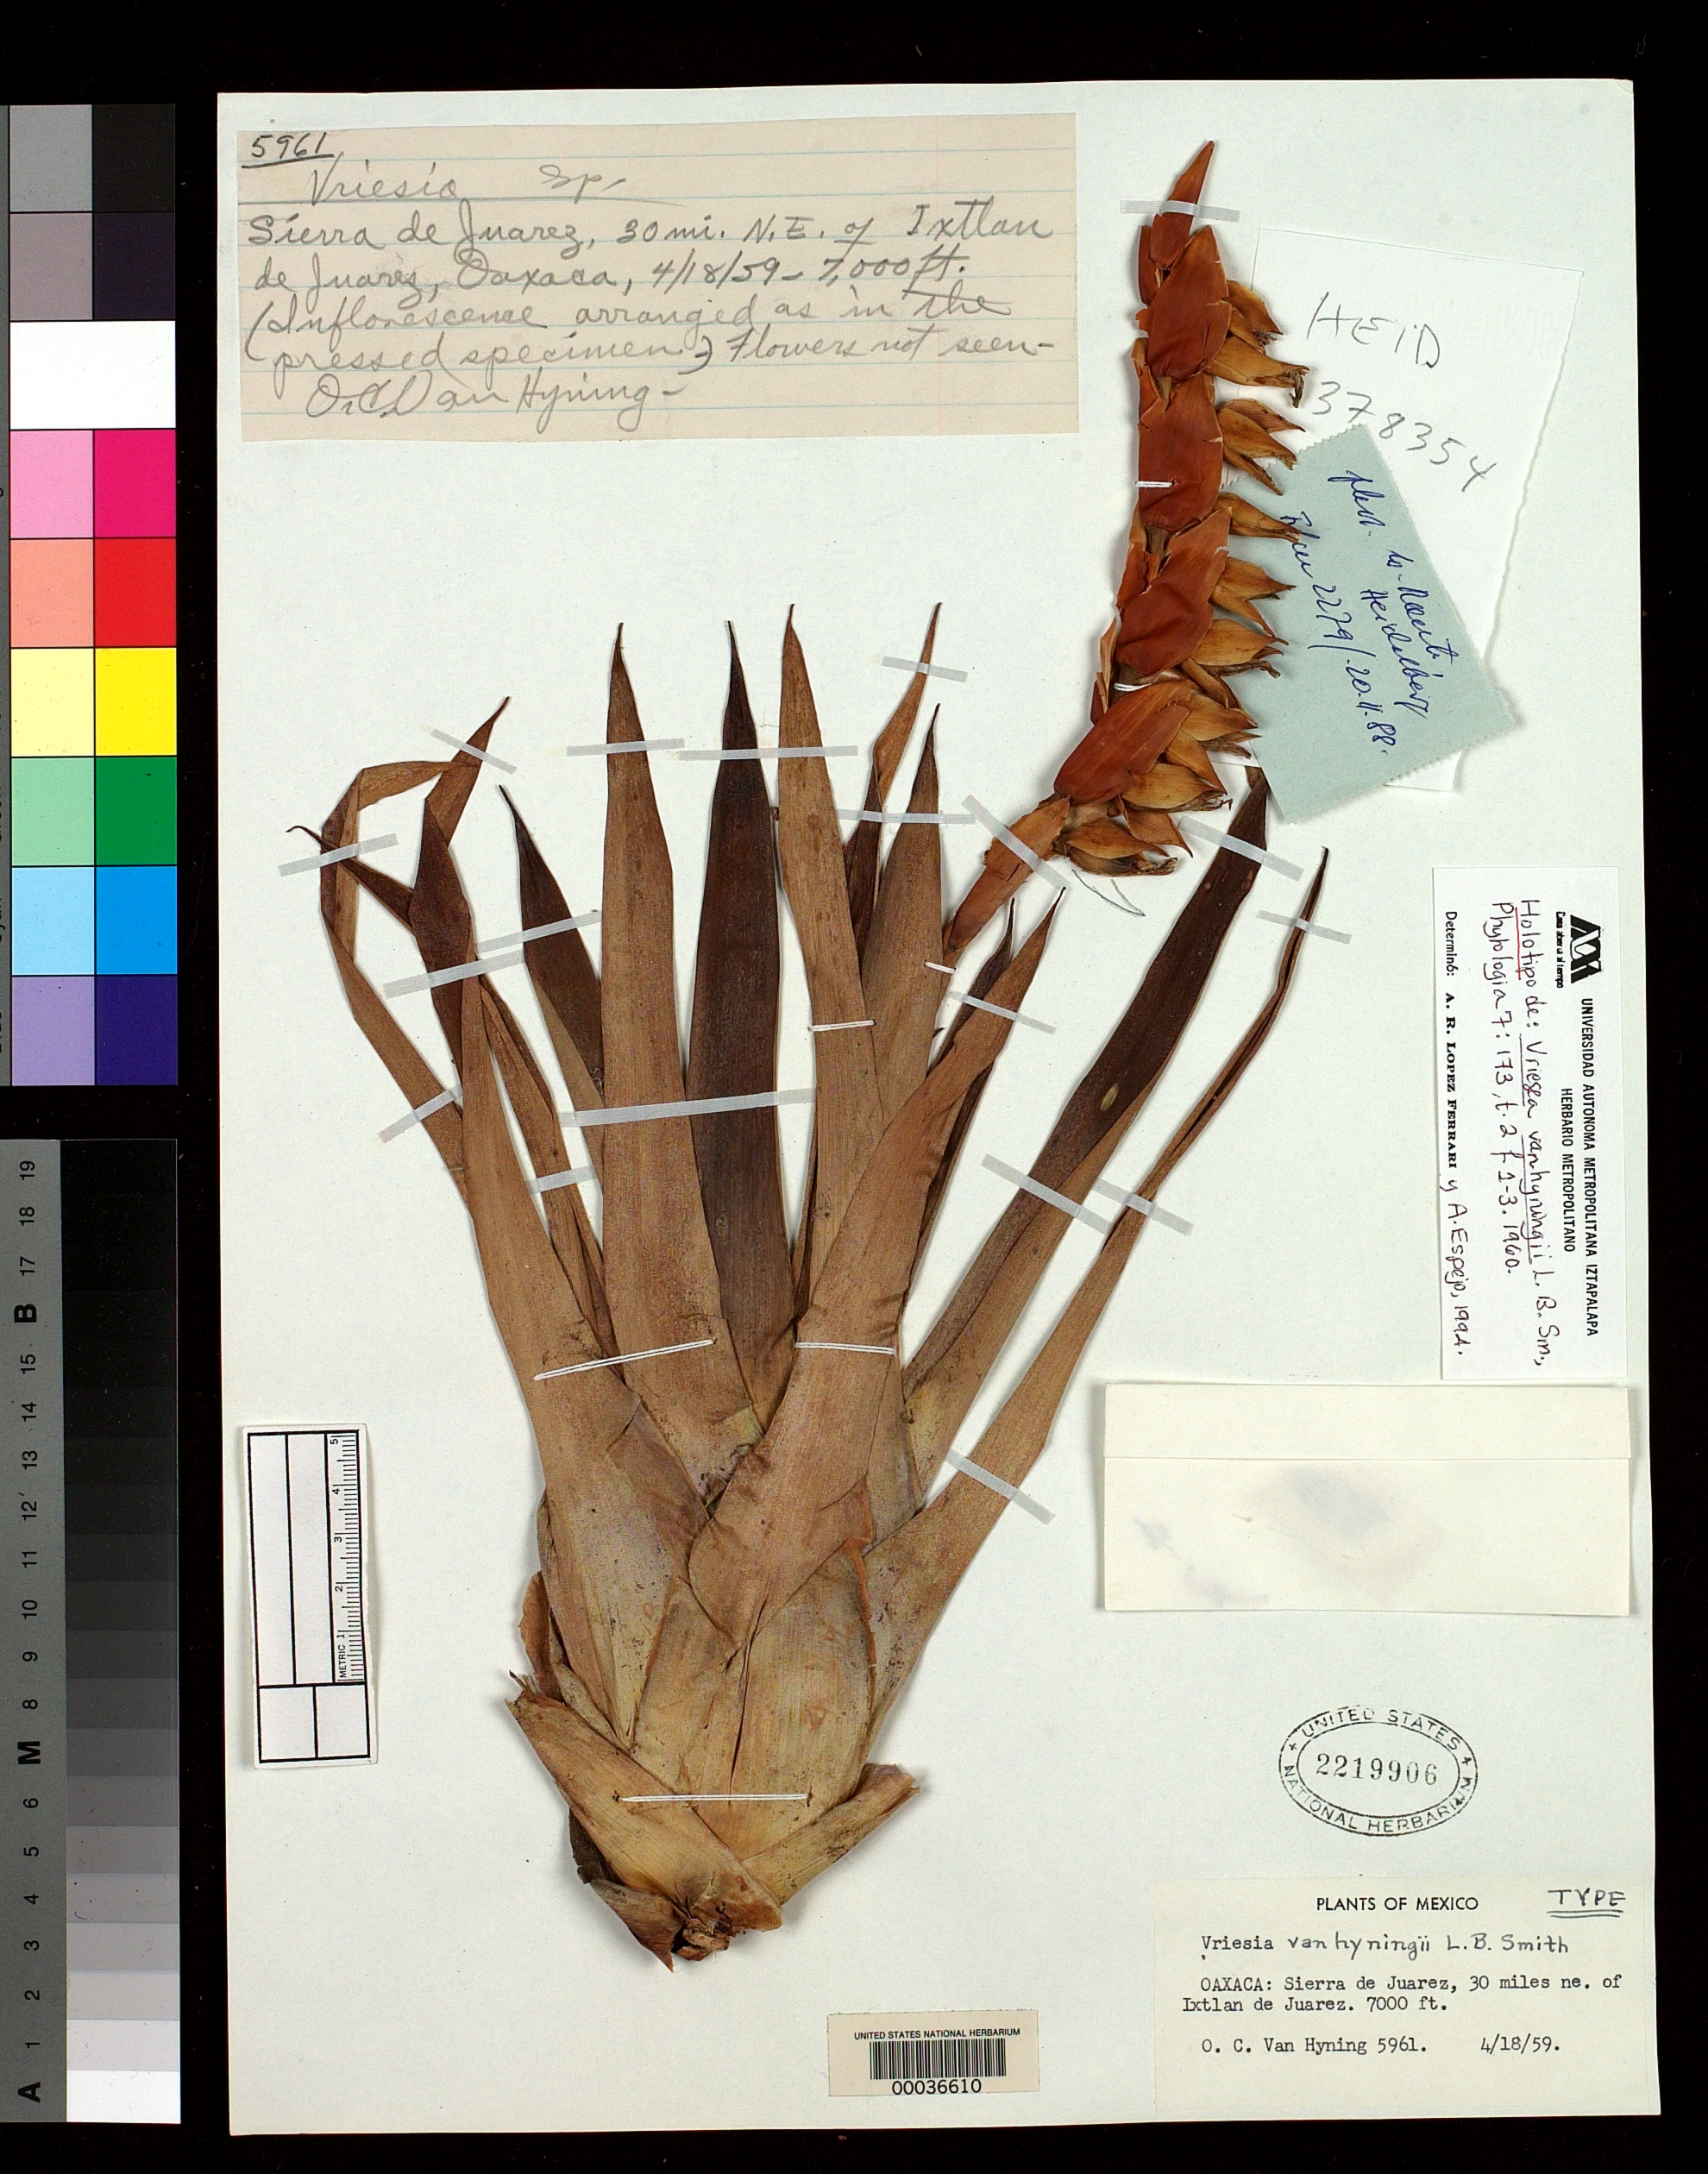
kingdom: Plantae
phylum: Tracheophyta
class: Liliopsida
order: Poales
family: Bromeliaceae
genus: Vriesea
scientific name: Vriesea vanhyningii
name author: L.B. Sm.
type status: Holotype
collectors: O. Van Hyning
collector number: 5961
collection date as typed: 18 Apr 1959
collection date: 1959-04-18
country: Mexico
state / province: Oaxaca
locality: Sierra de Juarez NE of Extlan de Juarez.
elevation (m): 2100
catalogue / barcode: US 2219906